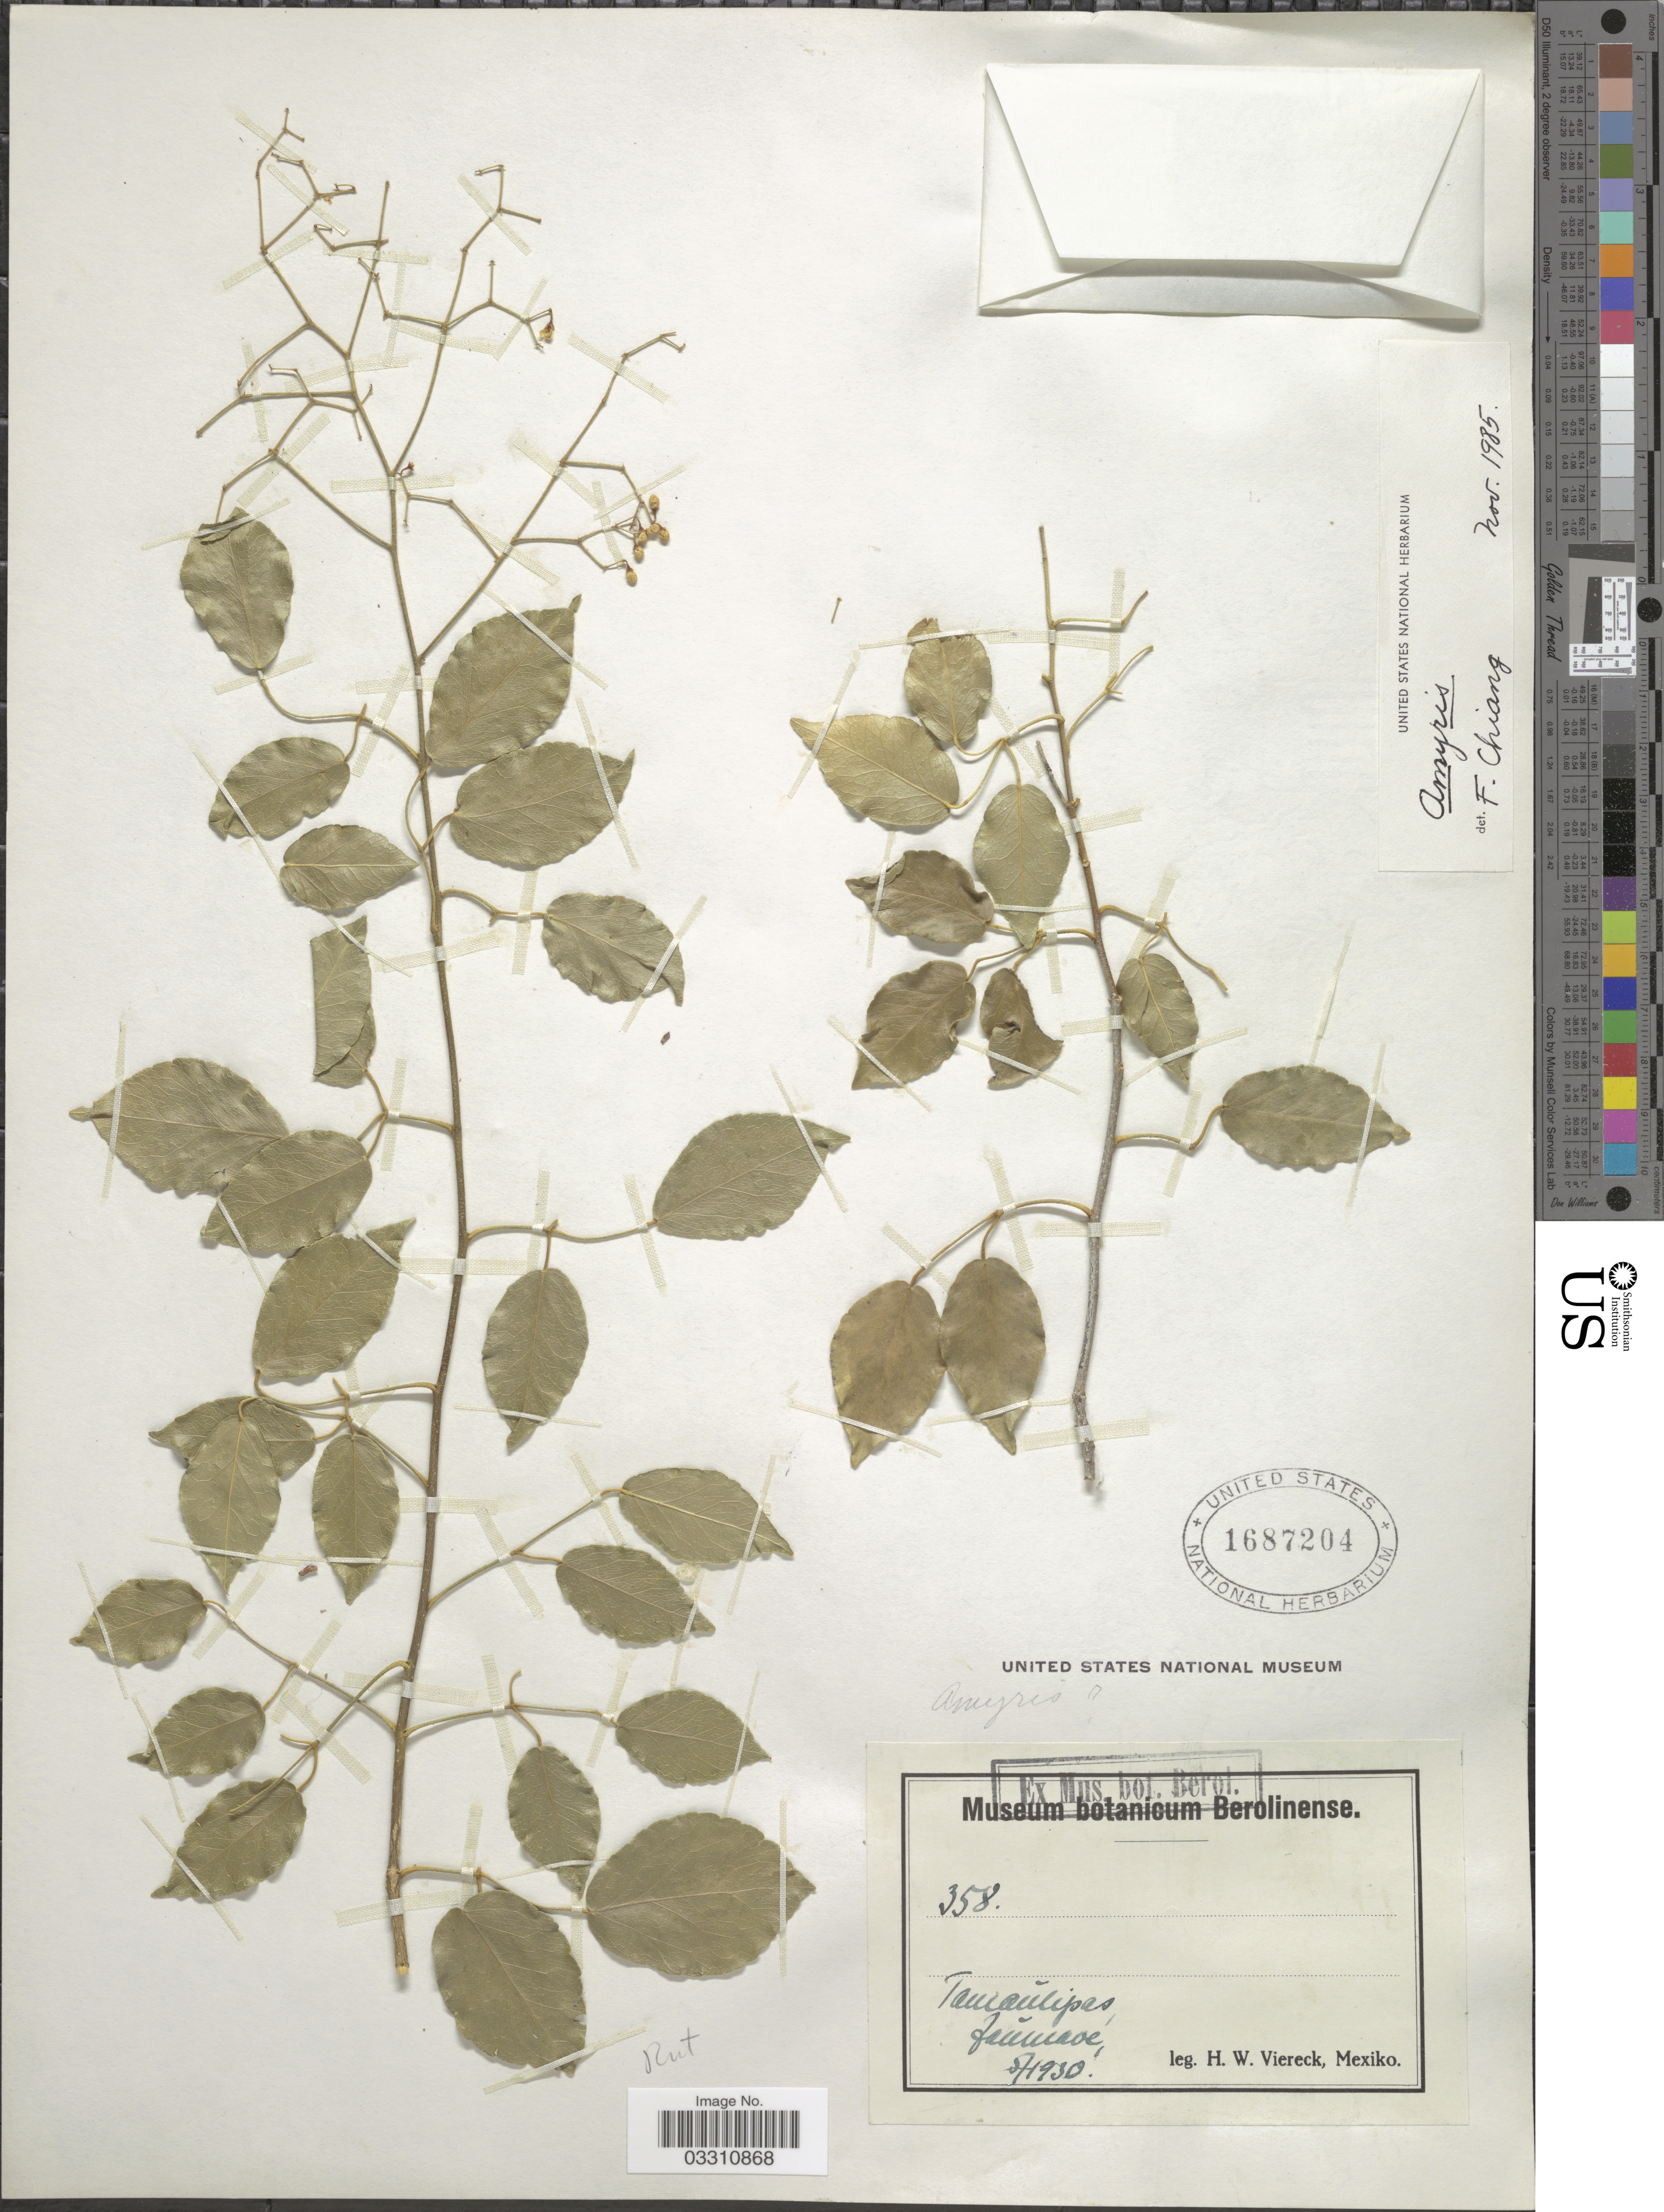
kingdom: Plantae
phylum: Tracheophyta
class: Magnoliopsida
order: Sapindales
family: Rutaceae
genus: Amyris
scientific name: Amyris sp.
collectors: H. W. Viereck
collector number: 358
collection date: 1930-05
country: Mexico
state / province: Tamaulipas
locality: Tamaulipas, Jaumave.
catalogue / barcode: US 1687204